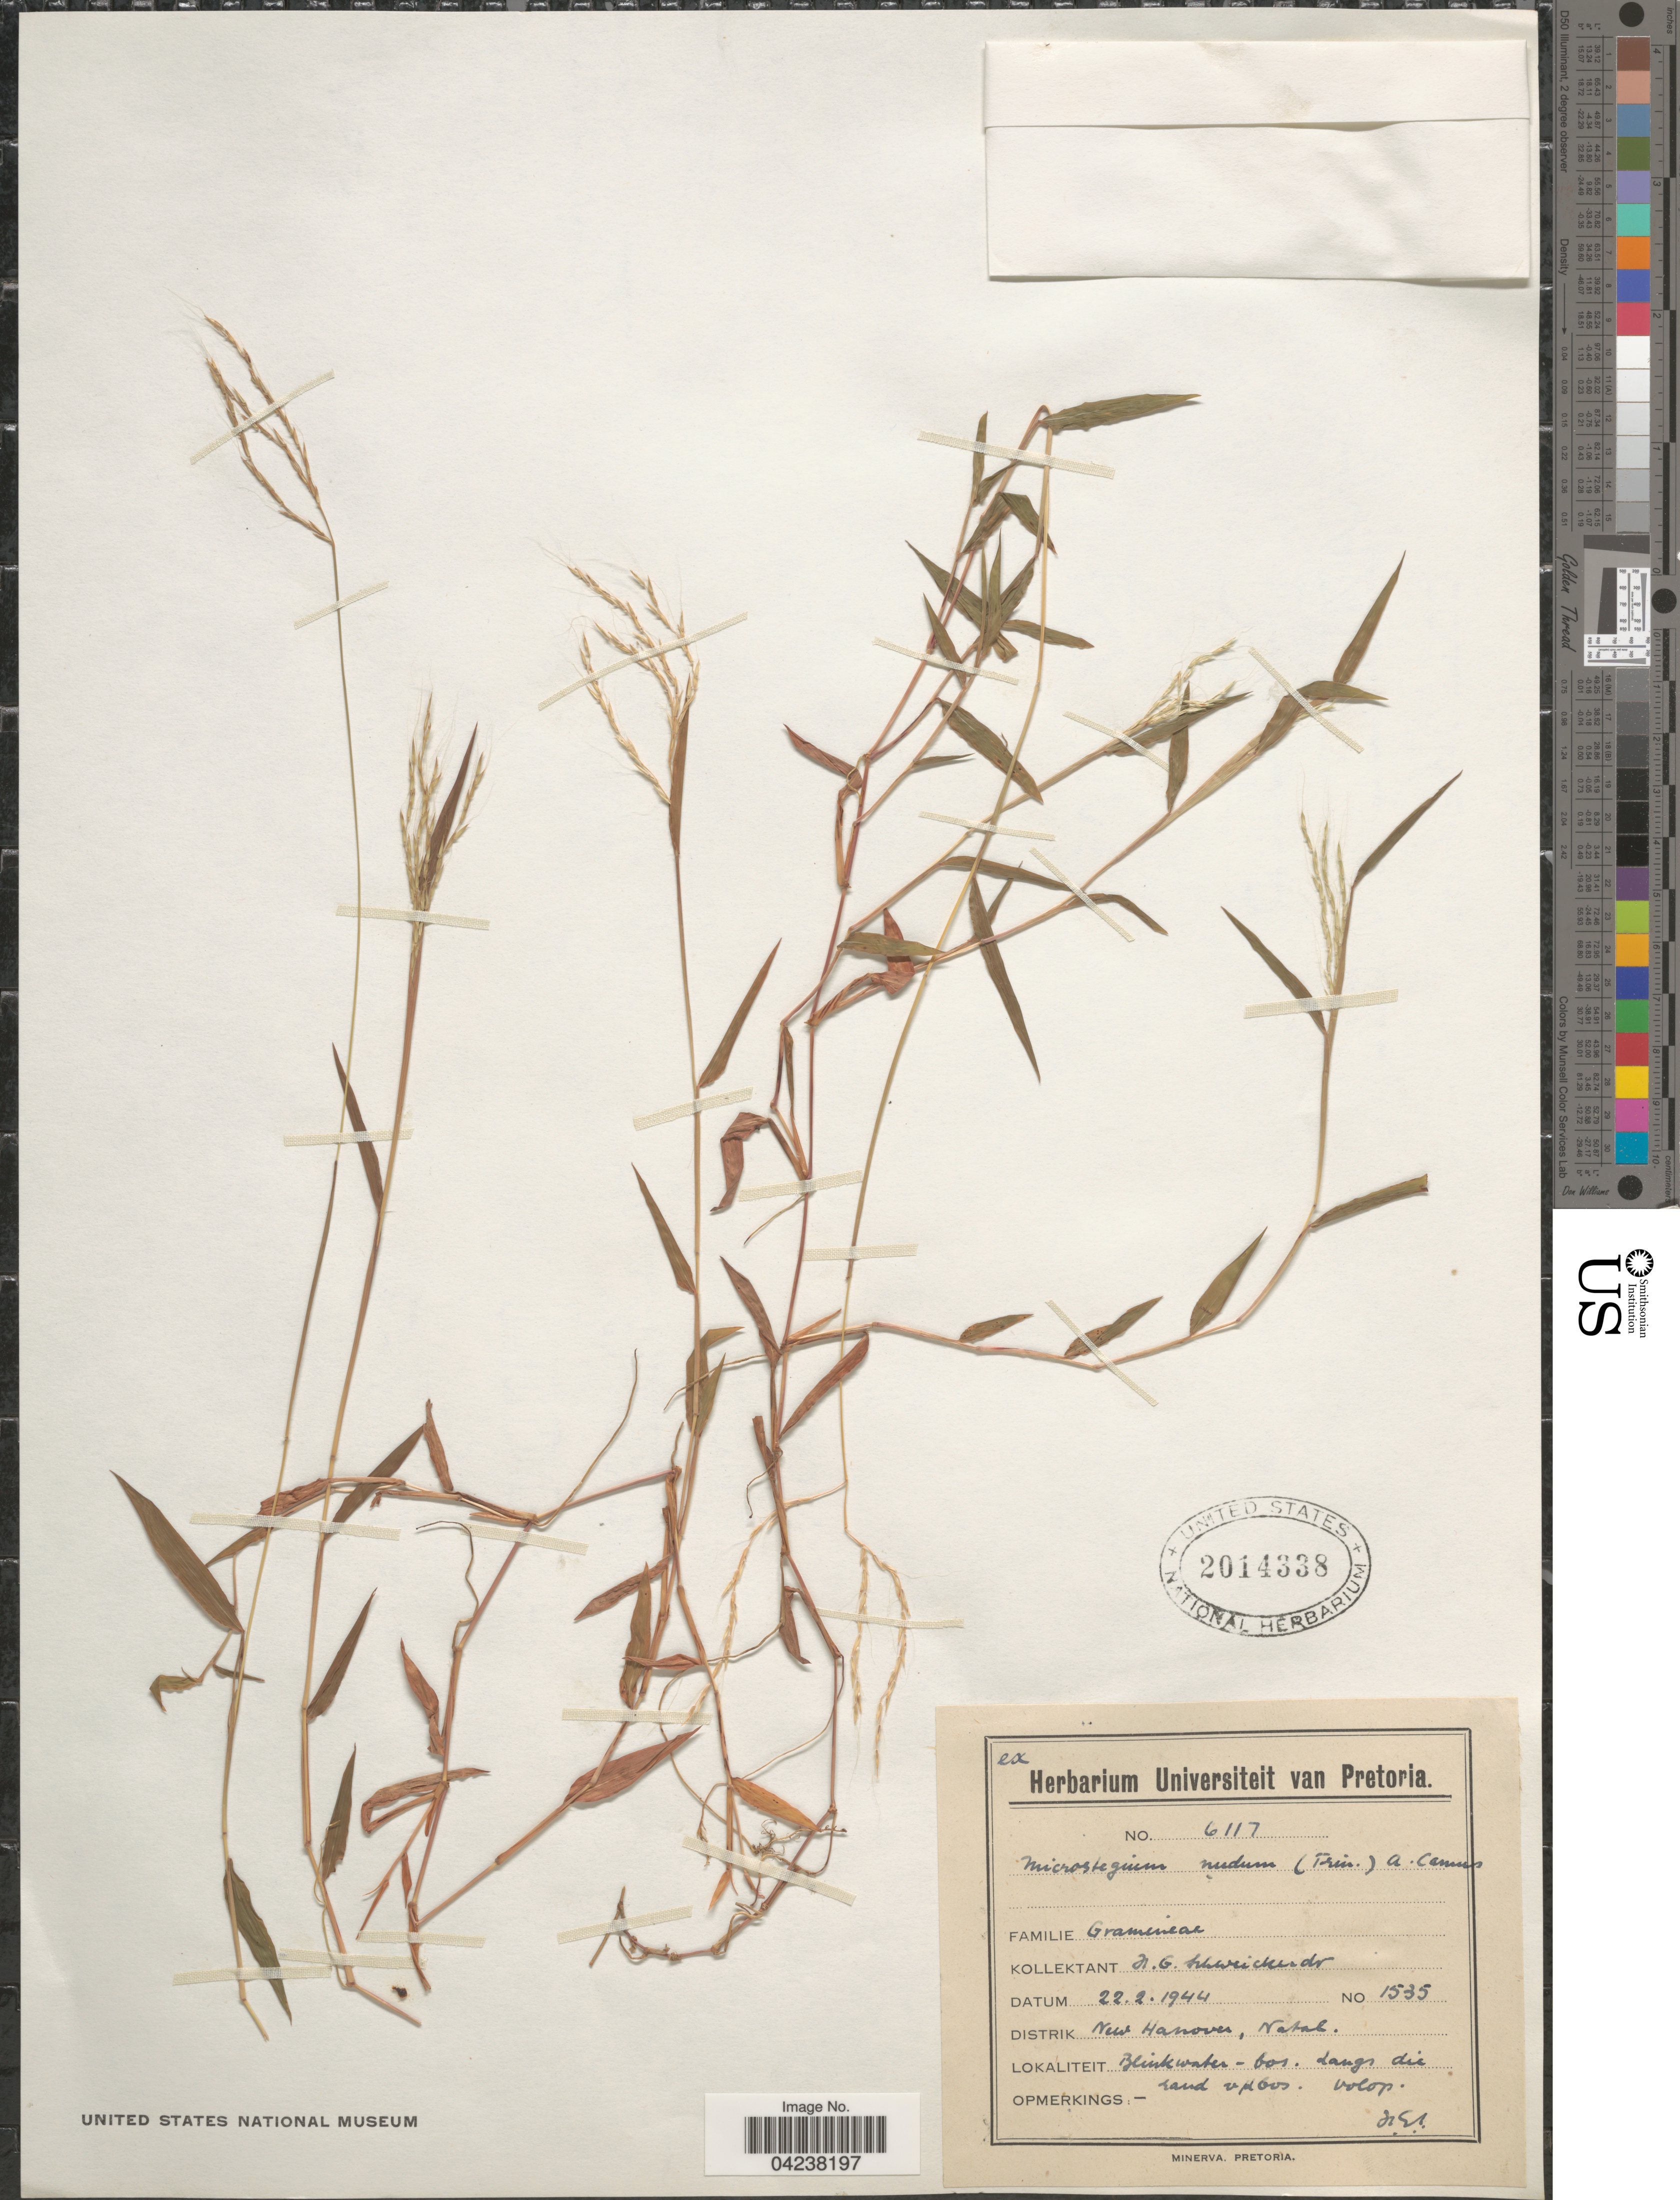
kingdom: Plantae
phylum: Tracheophyta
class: Liliopsida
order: Poales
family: Poaceae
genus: Microstegium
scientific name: Microstegium nudum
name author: (Trin.) A. Camus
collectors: H. Schweickerdt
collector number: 1535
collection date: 1944-02-22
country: South Africa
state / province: KwaZulu-Natal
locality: Distrik New Hanover, Natal. Blinkwater - bos. Langs die land v/d bos.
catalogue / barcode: US 2014338